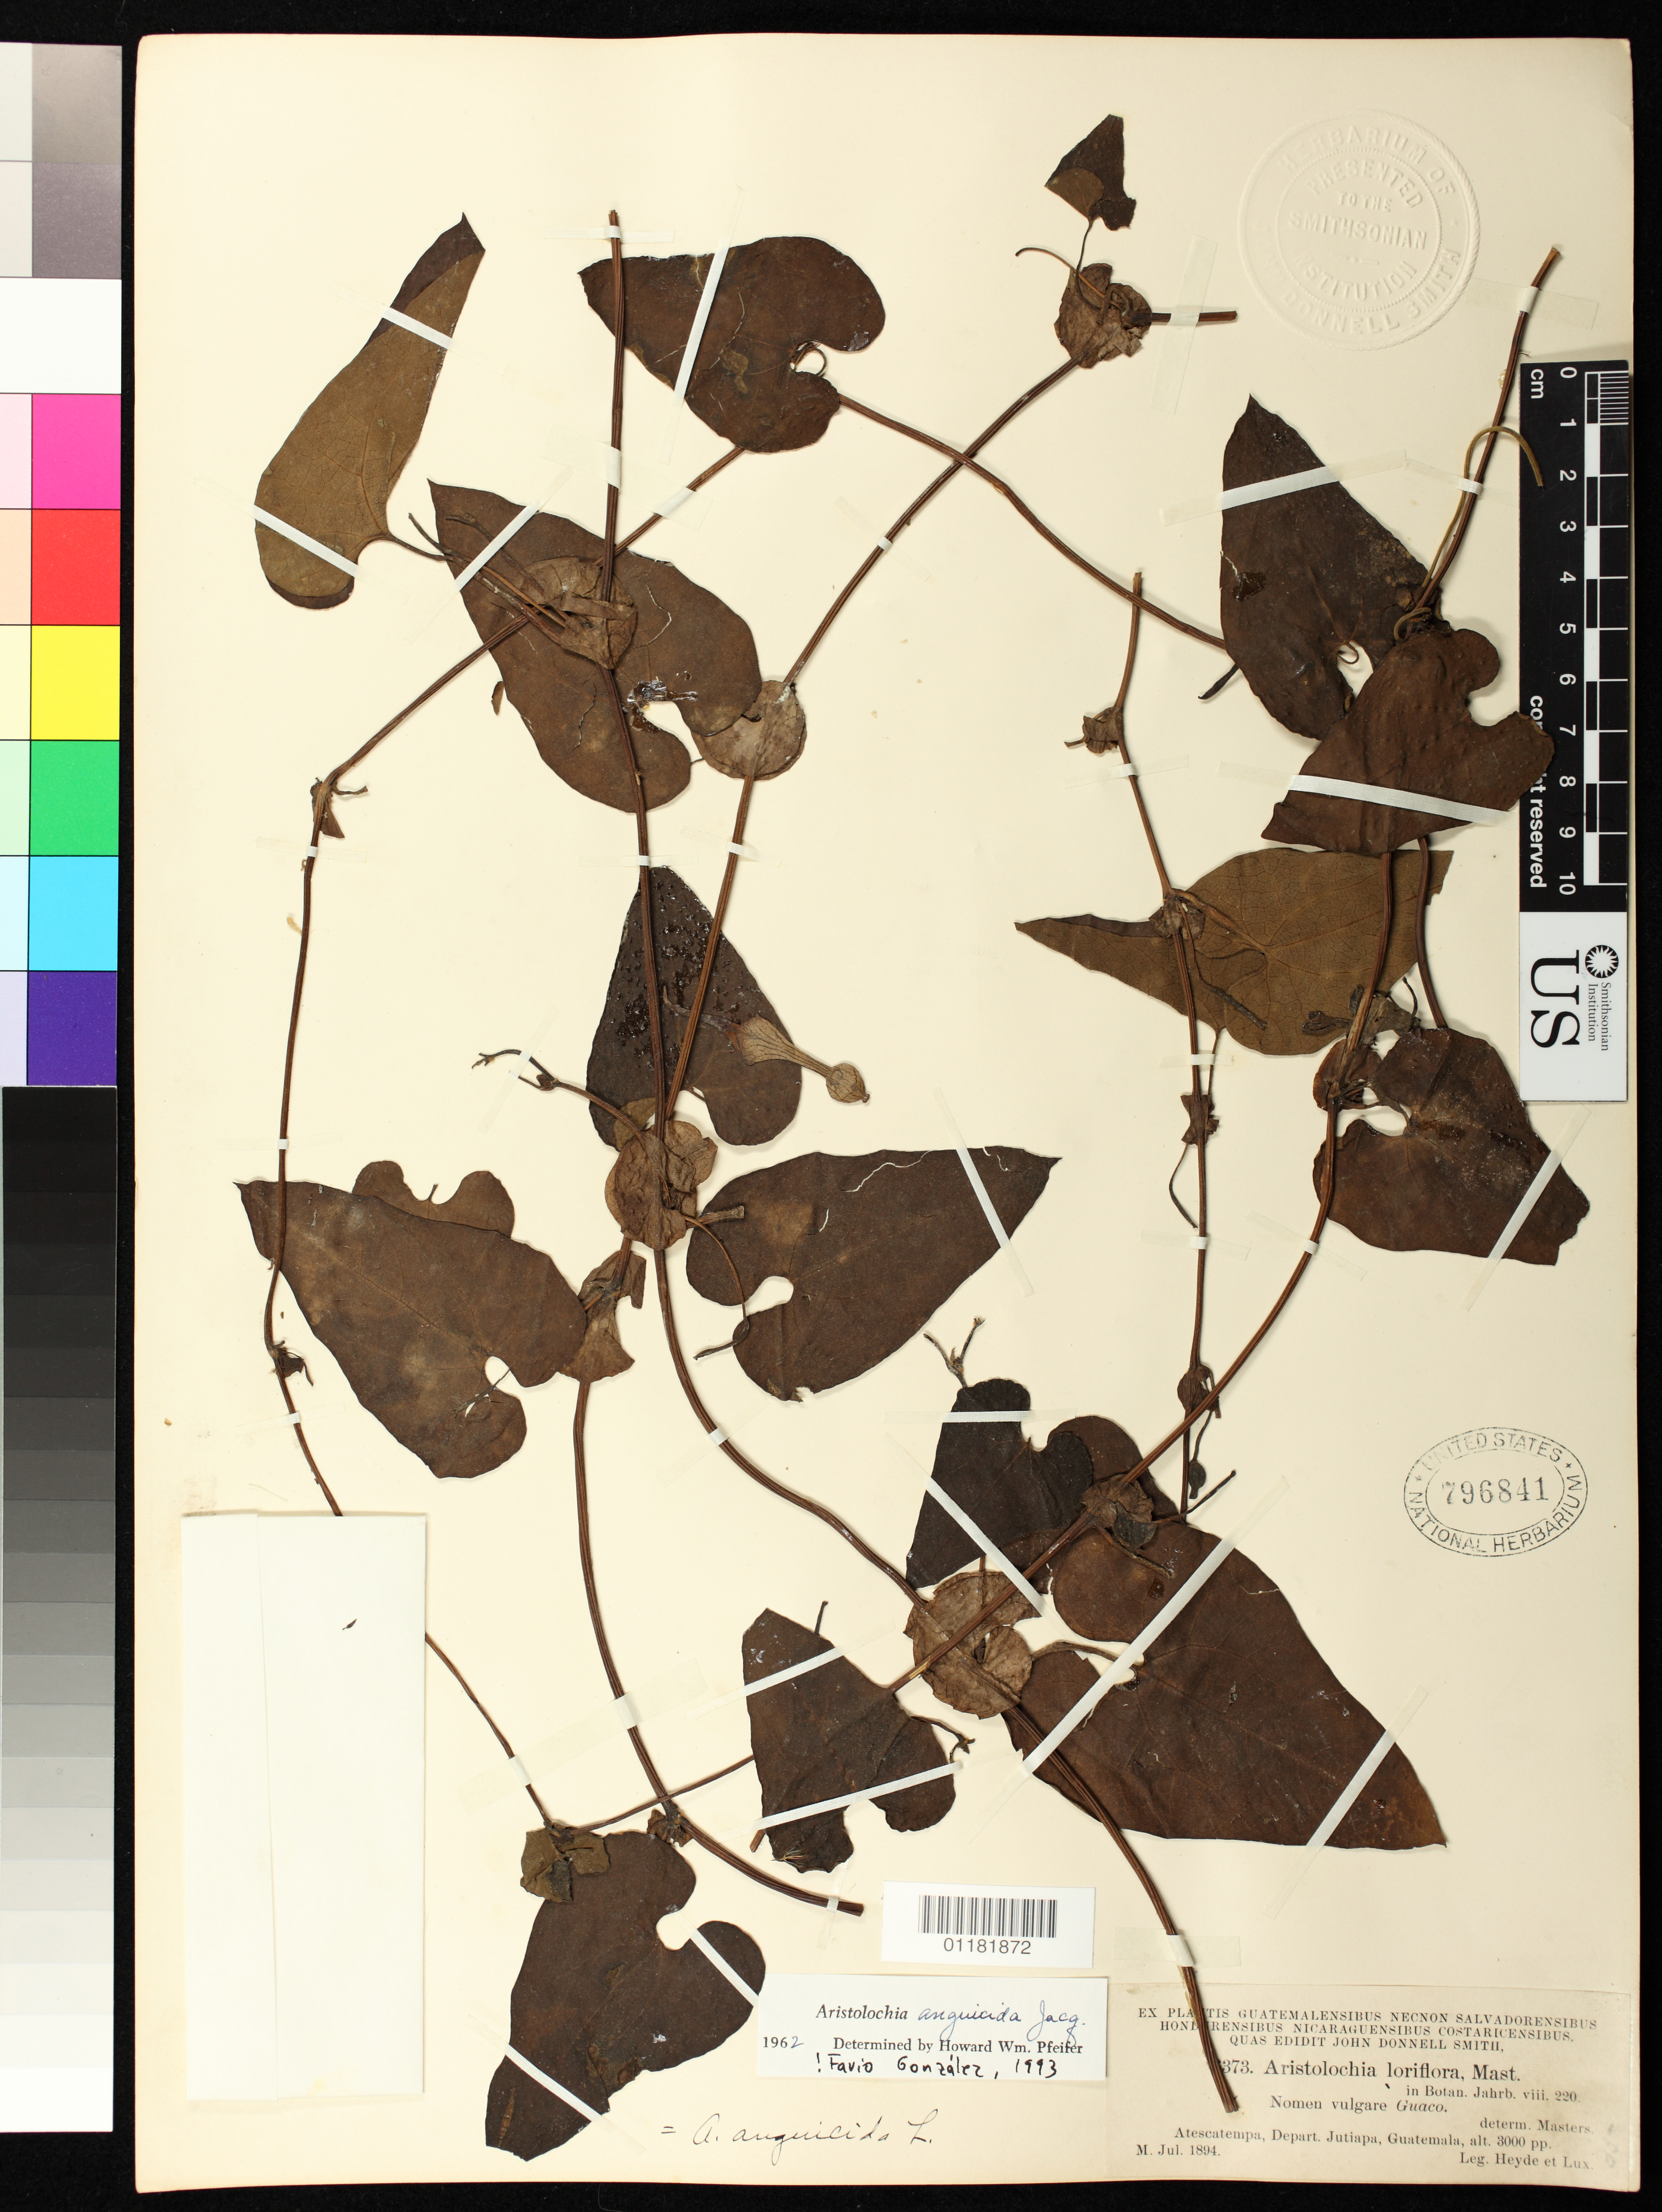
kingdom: Plantae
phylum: Tracheophyta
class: Magnoliopsida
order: Piperales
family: Aristolochiaceae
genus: Aristolochia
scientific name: Aristolochia anguicida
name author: Jacq.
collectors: E. T. Heyde & E. Lux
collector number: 6373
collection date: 1894-07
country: Guatemala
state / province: Jutiapa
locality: Atescapempa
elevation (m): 914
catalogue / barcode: US 796841